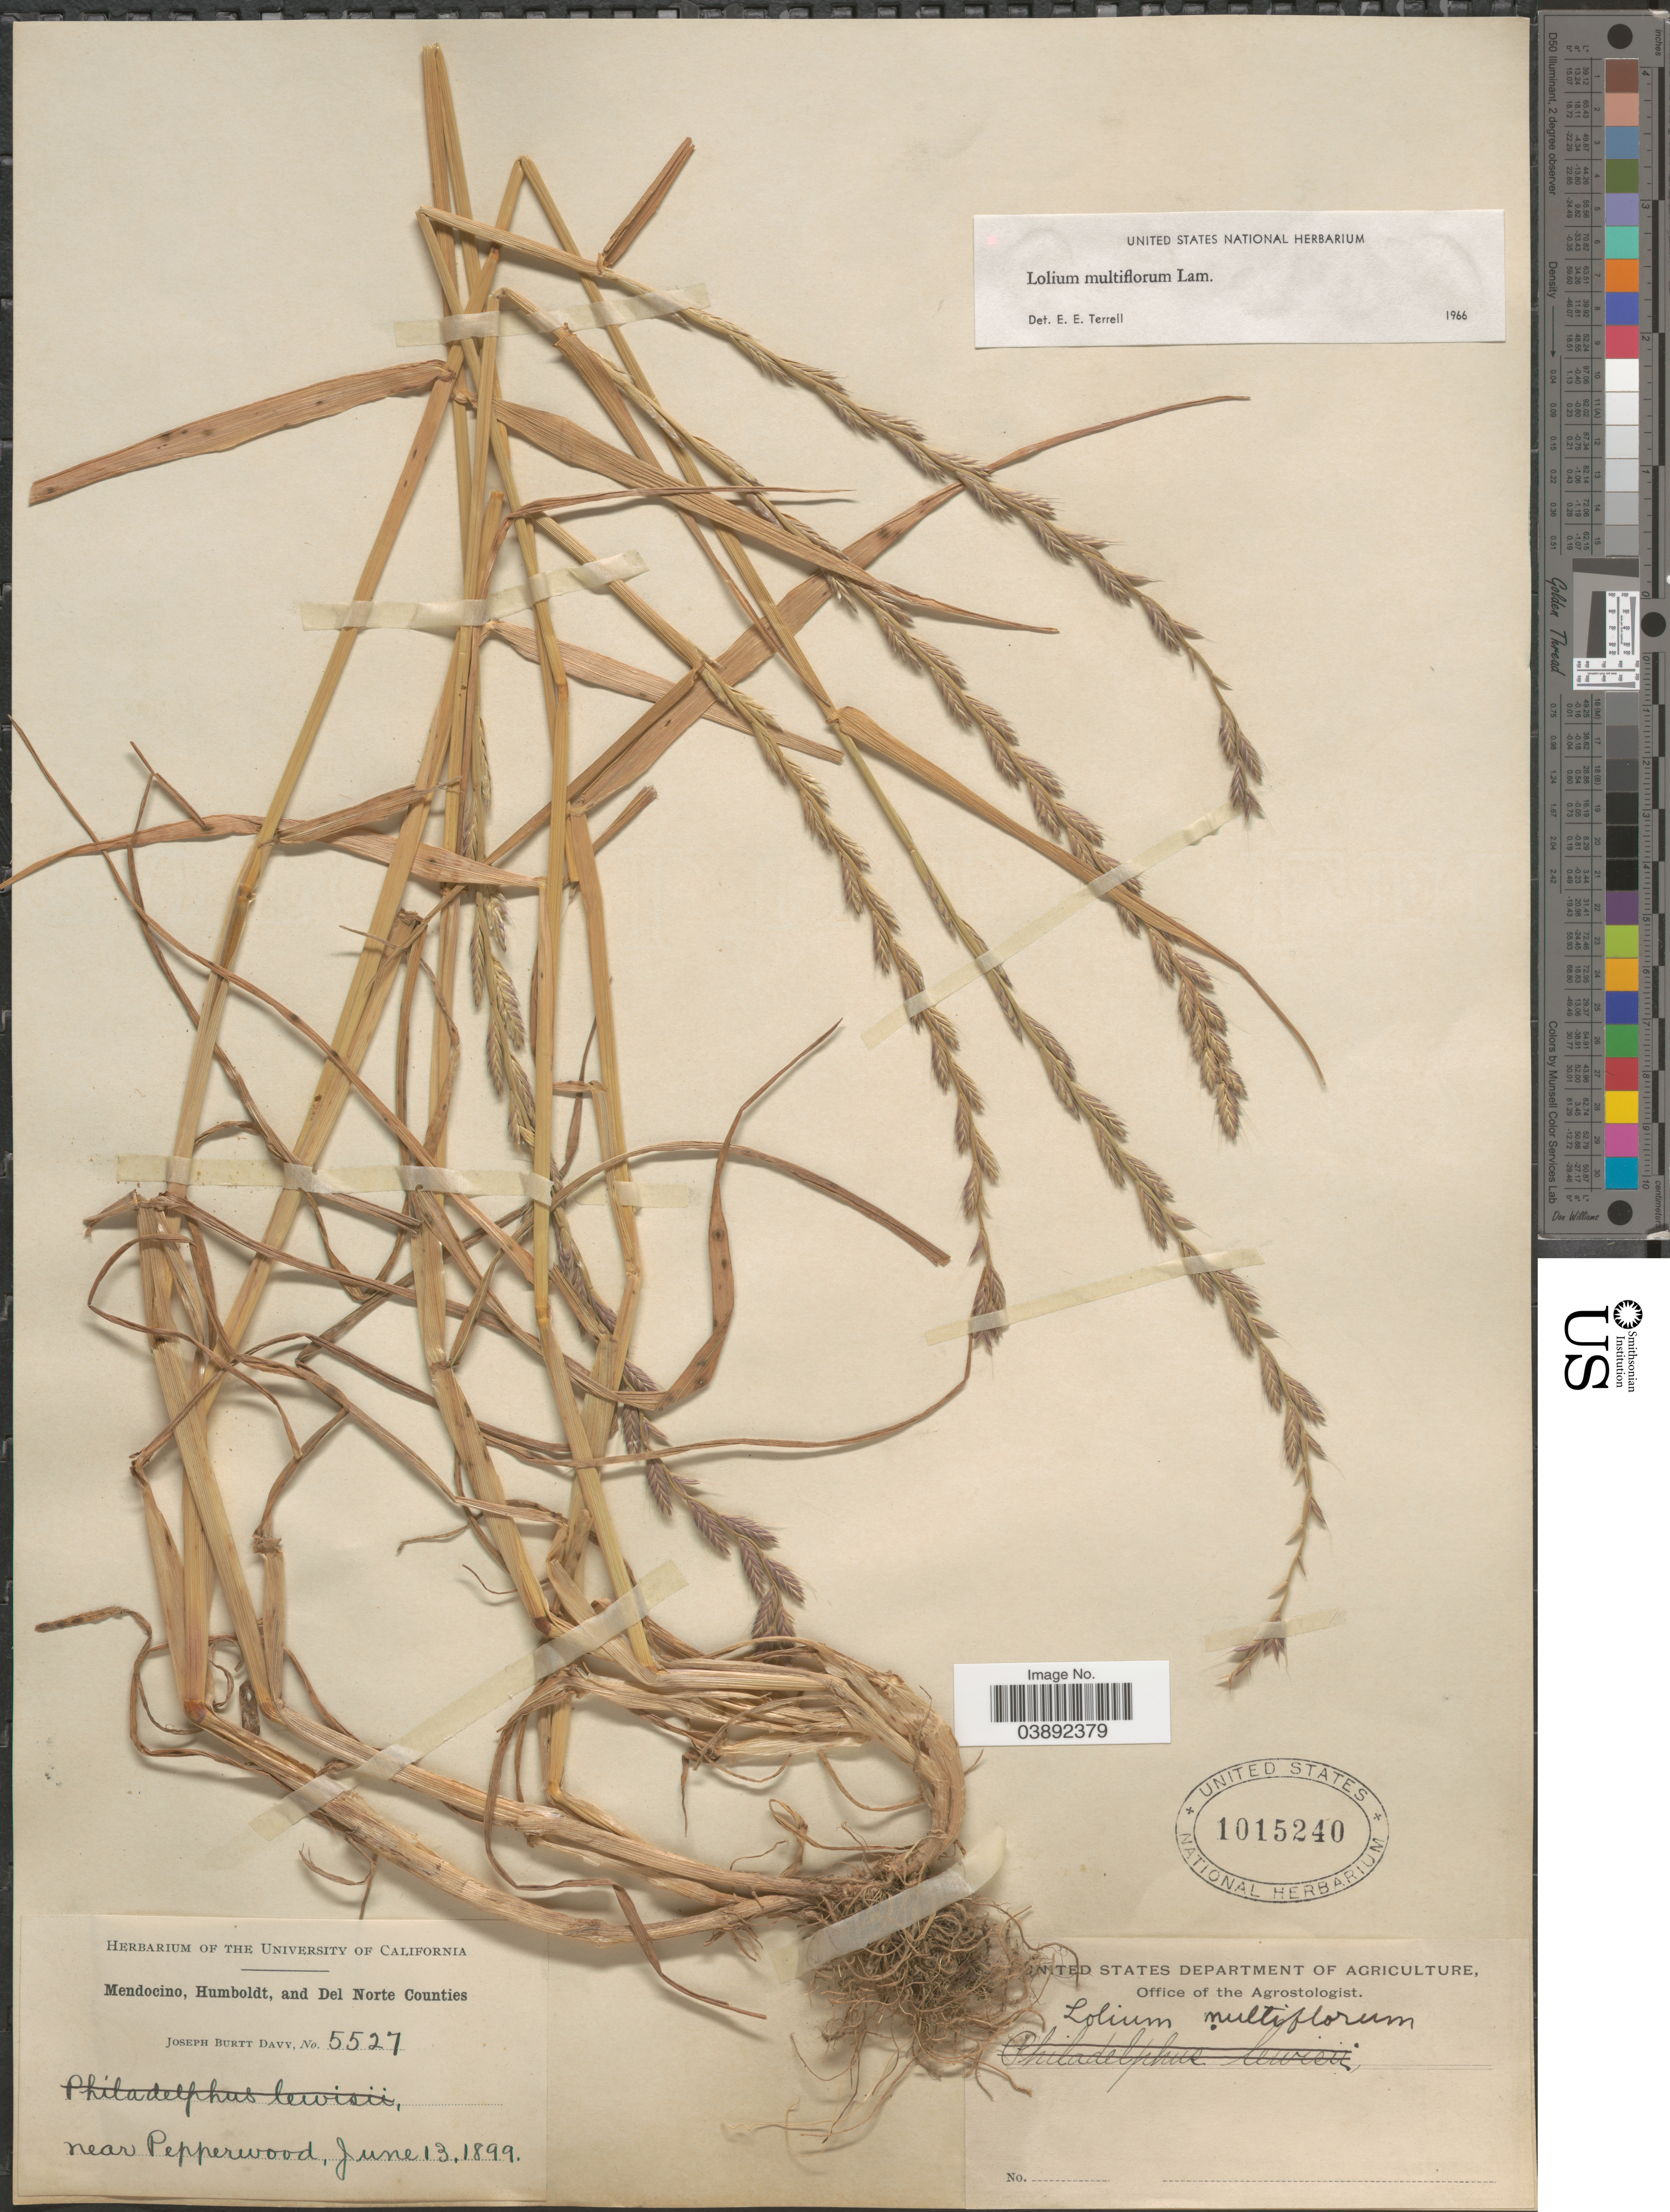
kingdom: Plantae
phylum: Tracheophyta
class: Liliopsida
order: Poales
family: Poaceae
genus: Lolium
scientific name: Lolium multiflorum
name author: Lam.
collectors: J. Burtt Davy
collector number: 5527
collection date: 1899-06-13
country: United States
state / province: California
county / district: Mendocino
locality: Mendocino, Humboldt, and Del Norte Counties. Near Pepperwood.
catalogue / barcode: US 1015240